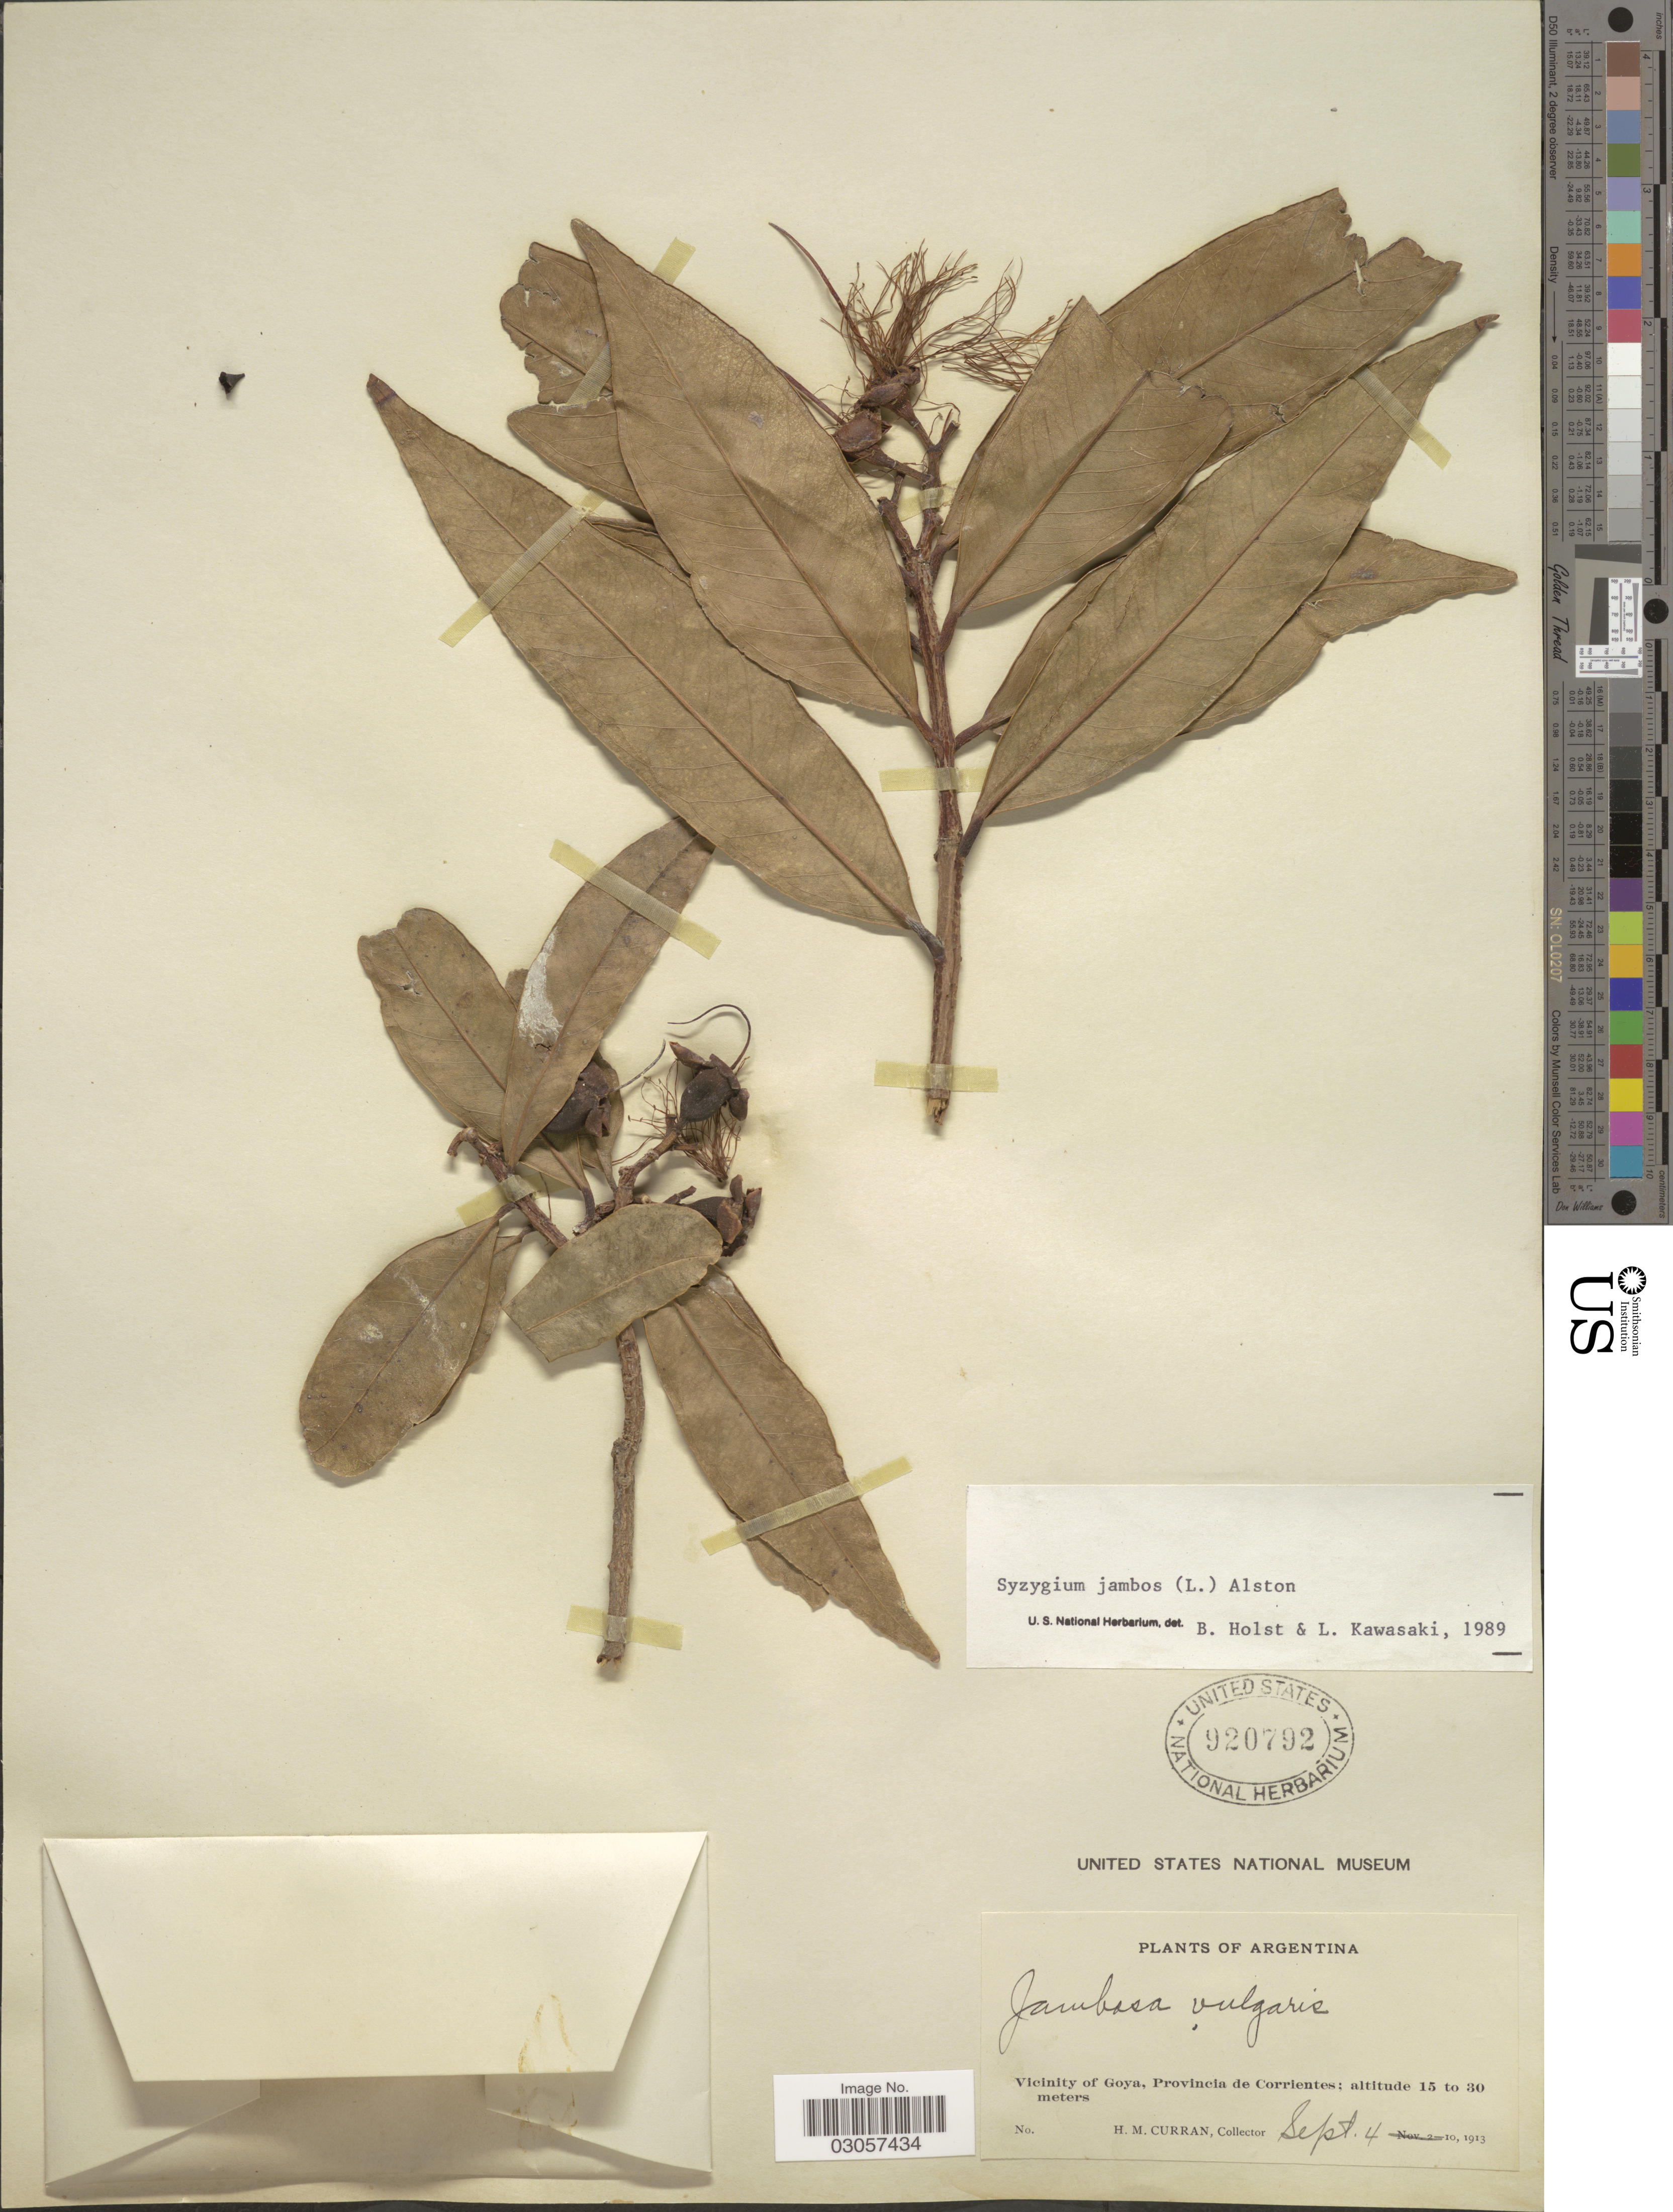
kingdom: Plantae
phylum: Tracheophyta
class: Magnoliopsida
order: Myrtales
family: Myrtaceae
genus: Syzygium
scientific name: Syzygium jambos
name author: (L.) Alston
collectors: H. M. Curran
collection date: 1913-09-04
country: Argentina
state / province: Corrientes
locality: Vicinity of Goya, Provincia de Corrientes.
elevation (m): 15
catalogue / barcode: US 920792